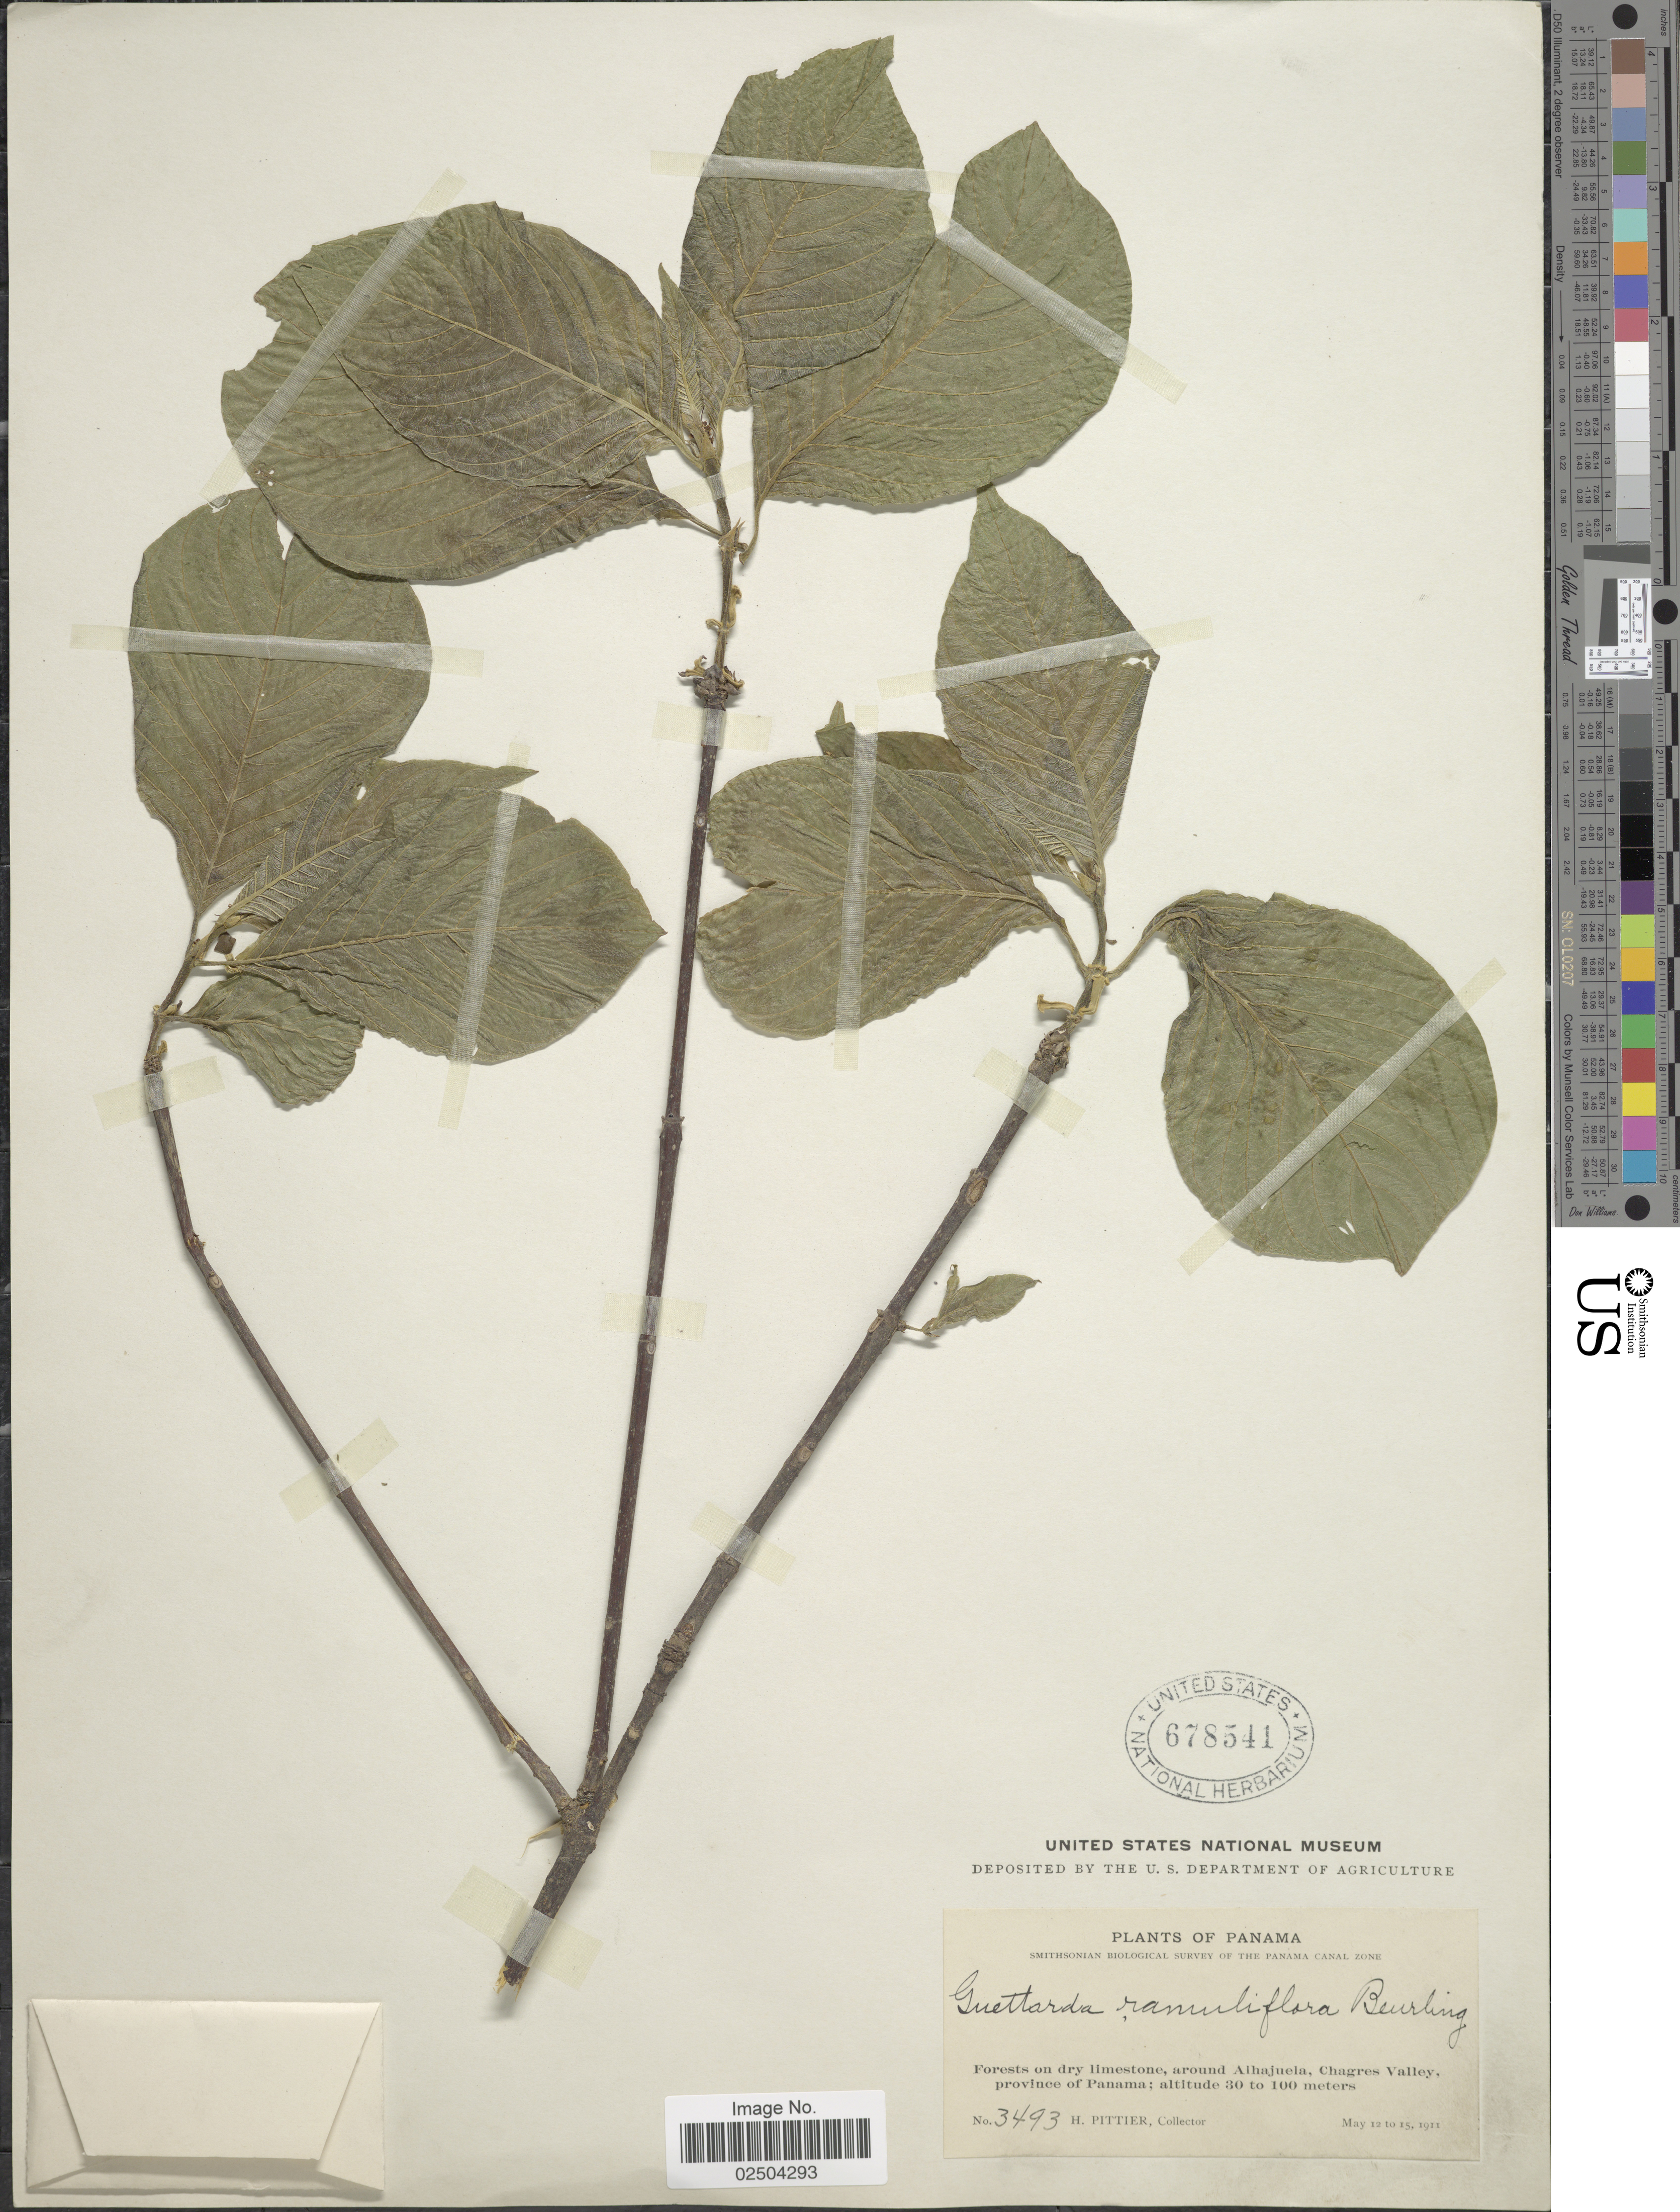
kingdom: Plantae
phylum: Tracheophyta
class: Magnoliopsida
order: Gentianales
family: Rubiaceae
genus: Guettarda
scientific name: Guettarda ramuliflora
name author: Beurl.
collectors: H. F. Pittier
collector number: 3493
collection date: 1911-05-12/1911-05-15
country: Panama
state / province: Panamá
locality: Forests on dry limestone, around Alhajuela, Chagres Valley, province of Panama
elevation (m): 30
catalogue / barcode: US 678541